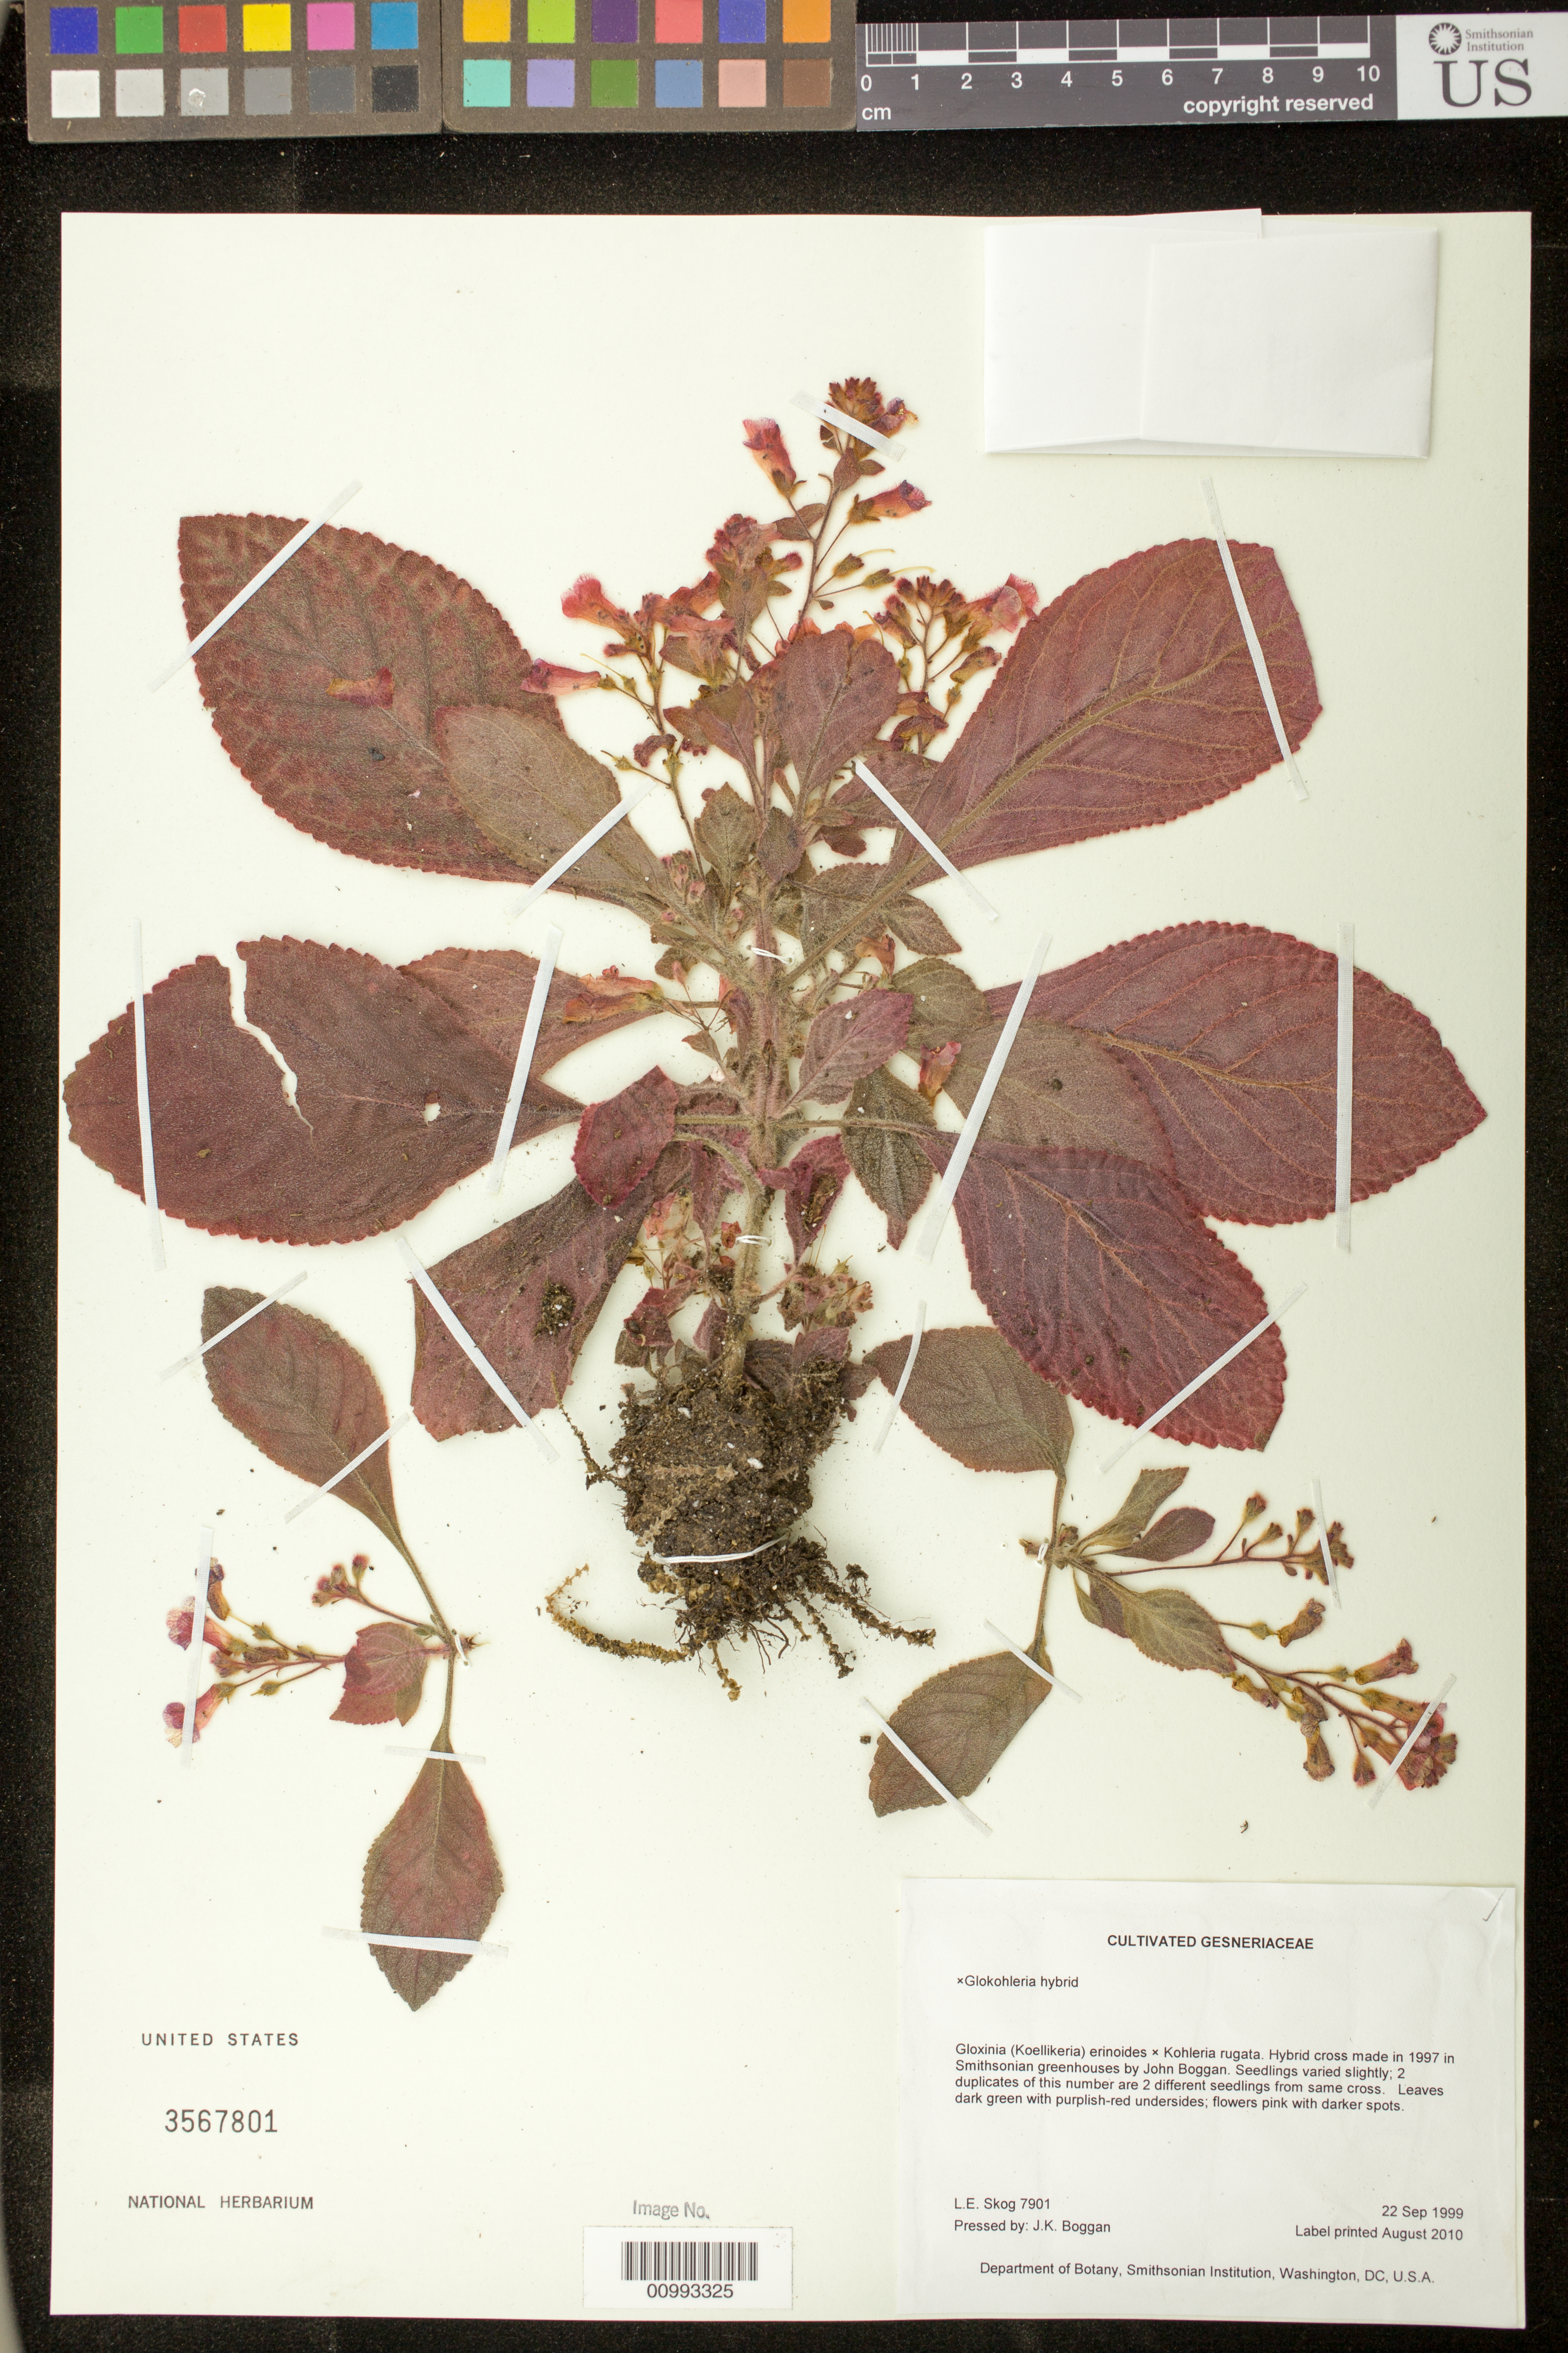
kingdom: Plantae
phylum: Tracheophyta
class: Magnoliopsida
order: Lamiales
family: Gesneriaceae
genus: Glokohleria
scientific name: x Glokohleria hybrid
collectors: L. E. Skog & J. K. Boggan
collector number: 7901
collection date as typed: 22 Sep 1999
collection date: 1999-09-22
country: United States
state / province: District of Columbia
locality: Department of Botany, Smithsonian Institution, Washington, DC, U.S.A.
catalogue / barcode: US 3567801